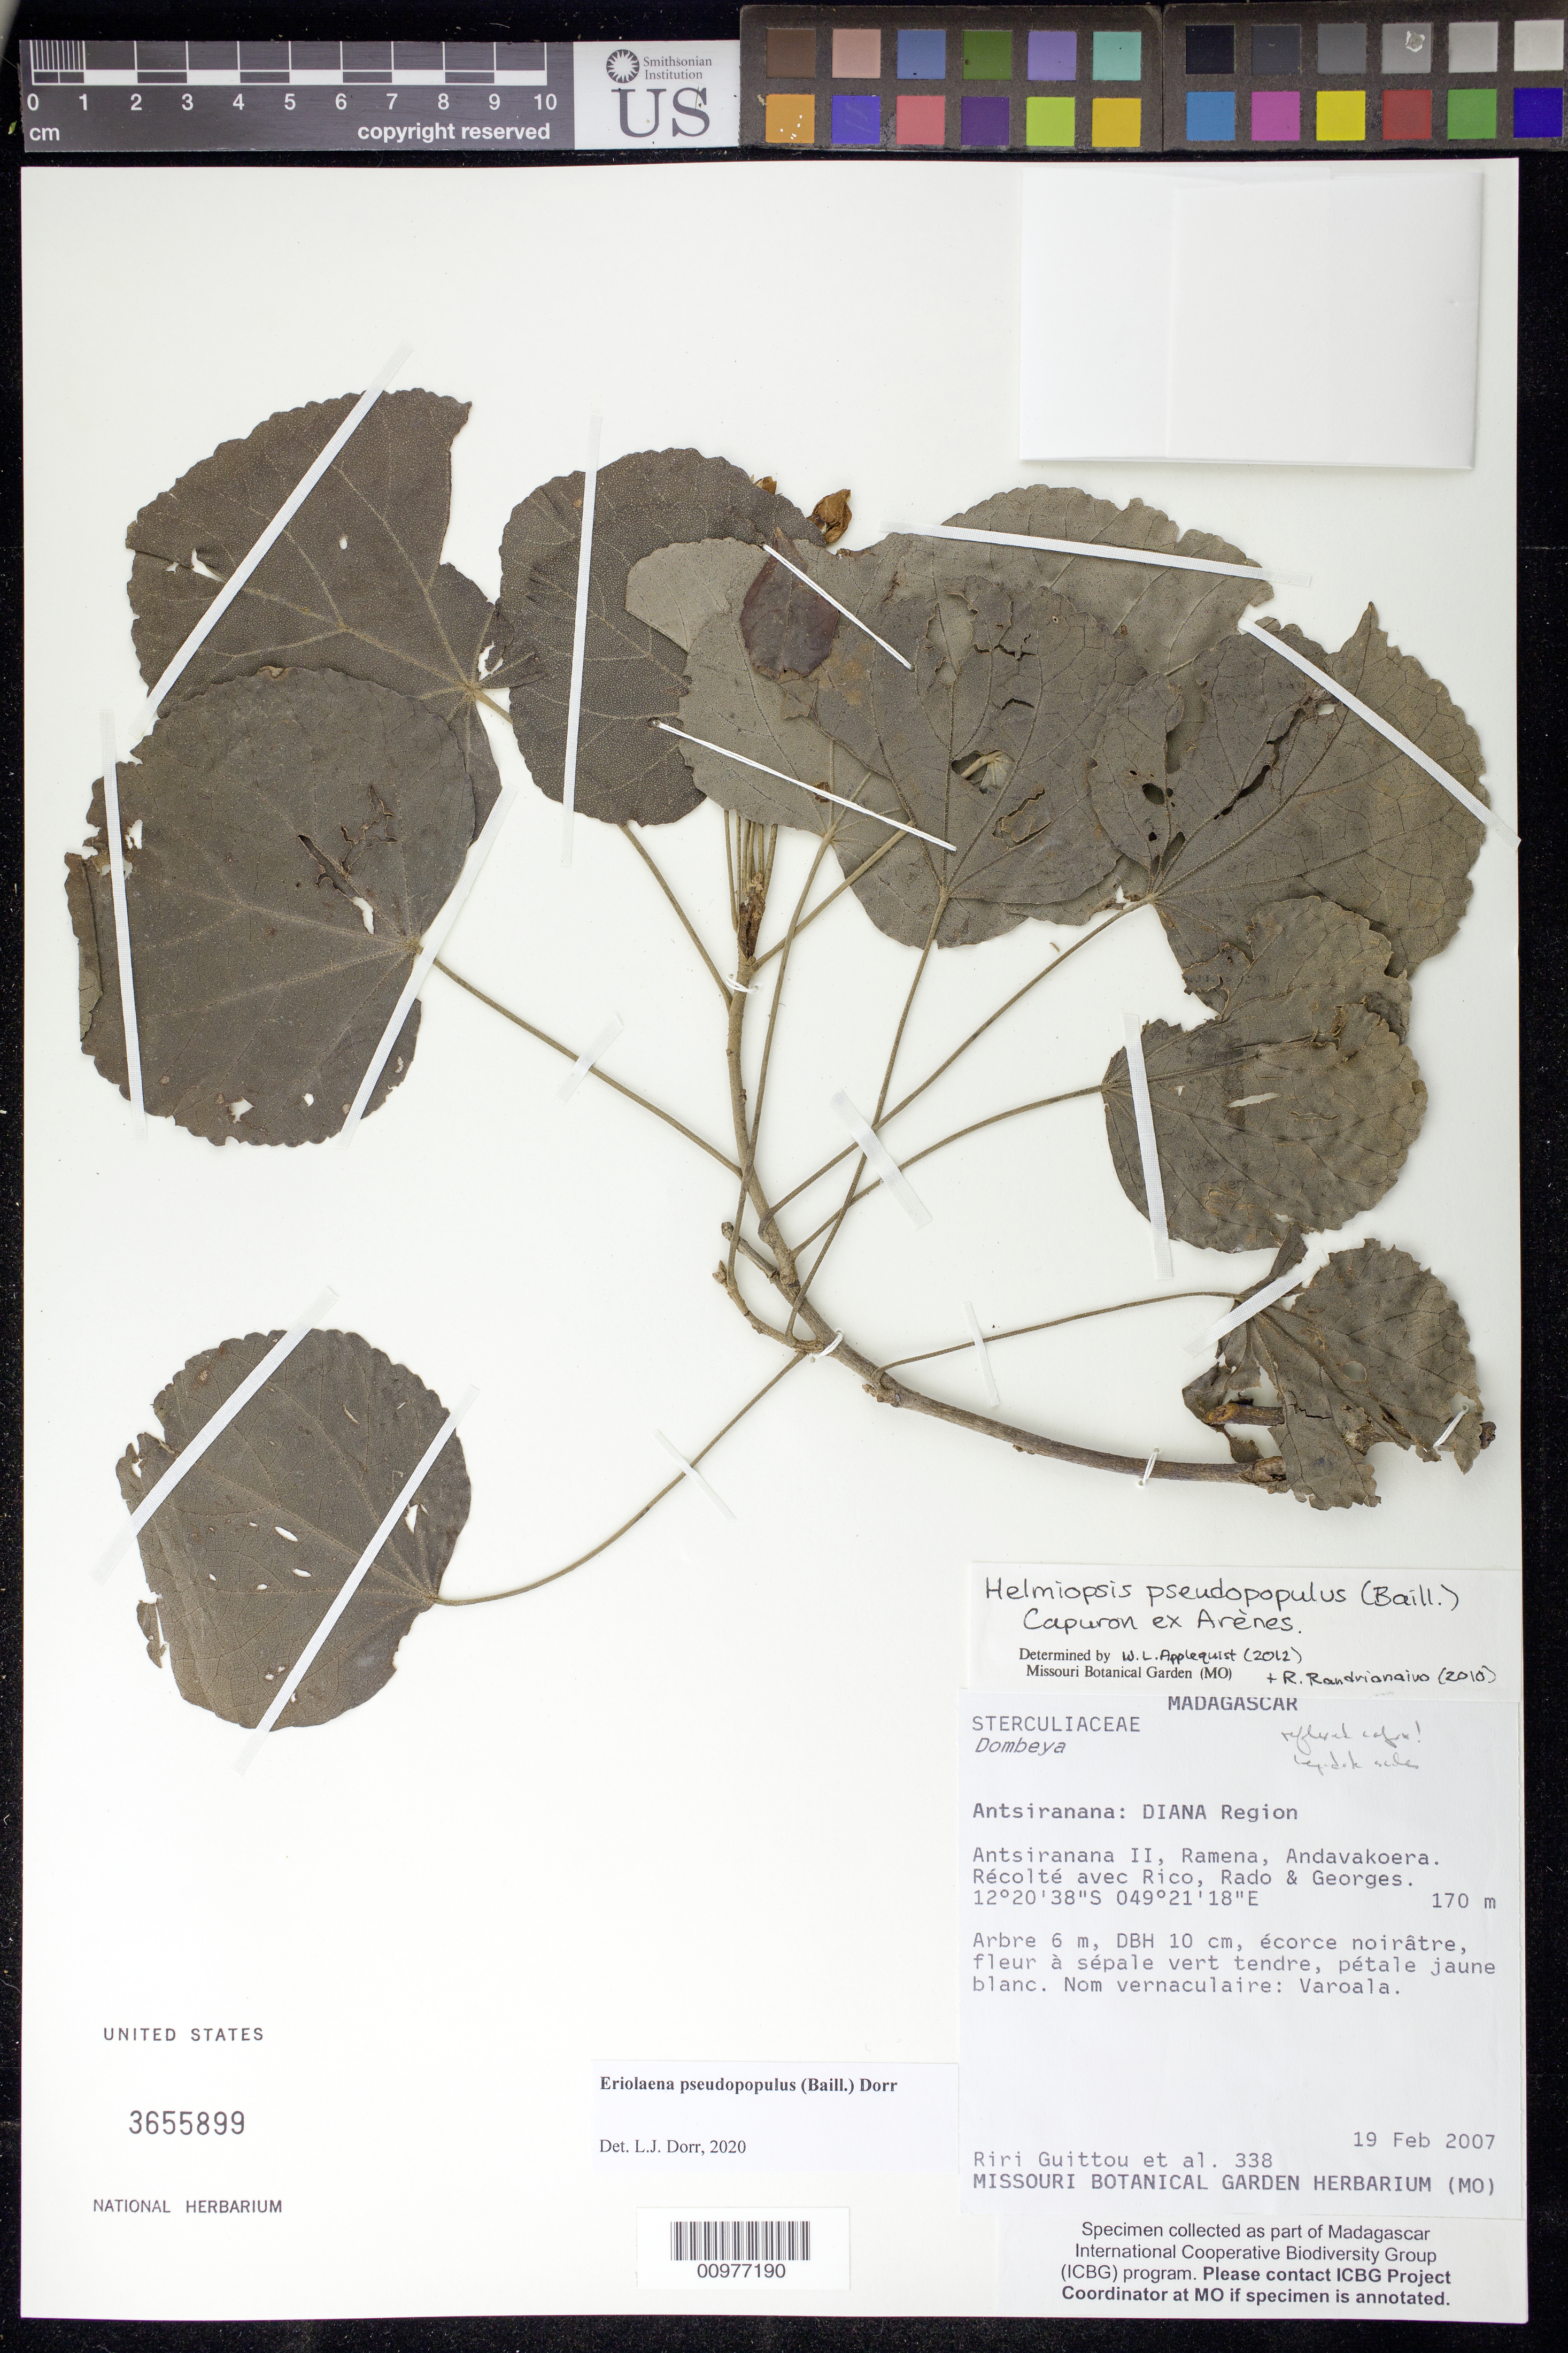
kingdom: Plantae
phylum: Tracheophyta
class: Magnoliopsida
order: Malvales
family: Malvaceae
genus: Eriolaena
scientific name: Eriolaena pseudopopulus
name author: (Baill.) Dorr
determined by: Dorr, L. J., (BOT), Smithsonian Institution - National Museum of Natural History (UNITED STATES)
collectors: R. Guittou et al.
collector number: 338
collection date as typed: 19 Feb 2007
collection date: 2007-02-19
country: Madagascar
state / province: Diana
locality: Antsiranana II, Ramena, Andavakoera.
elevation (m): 170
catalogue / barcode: US 3655899